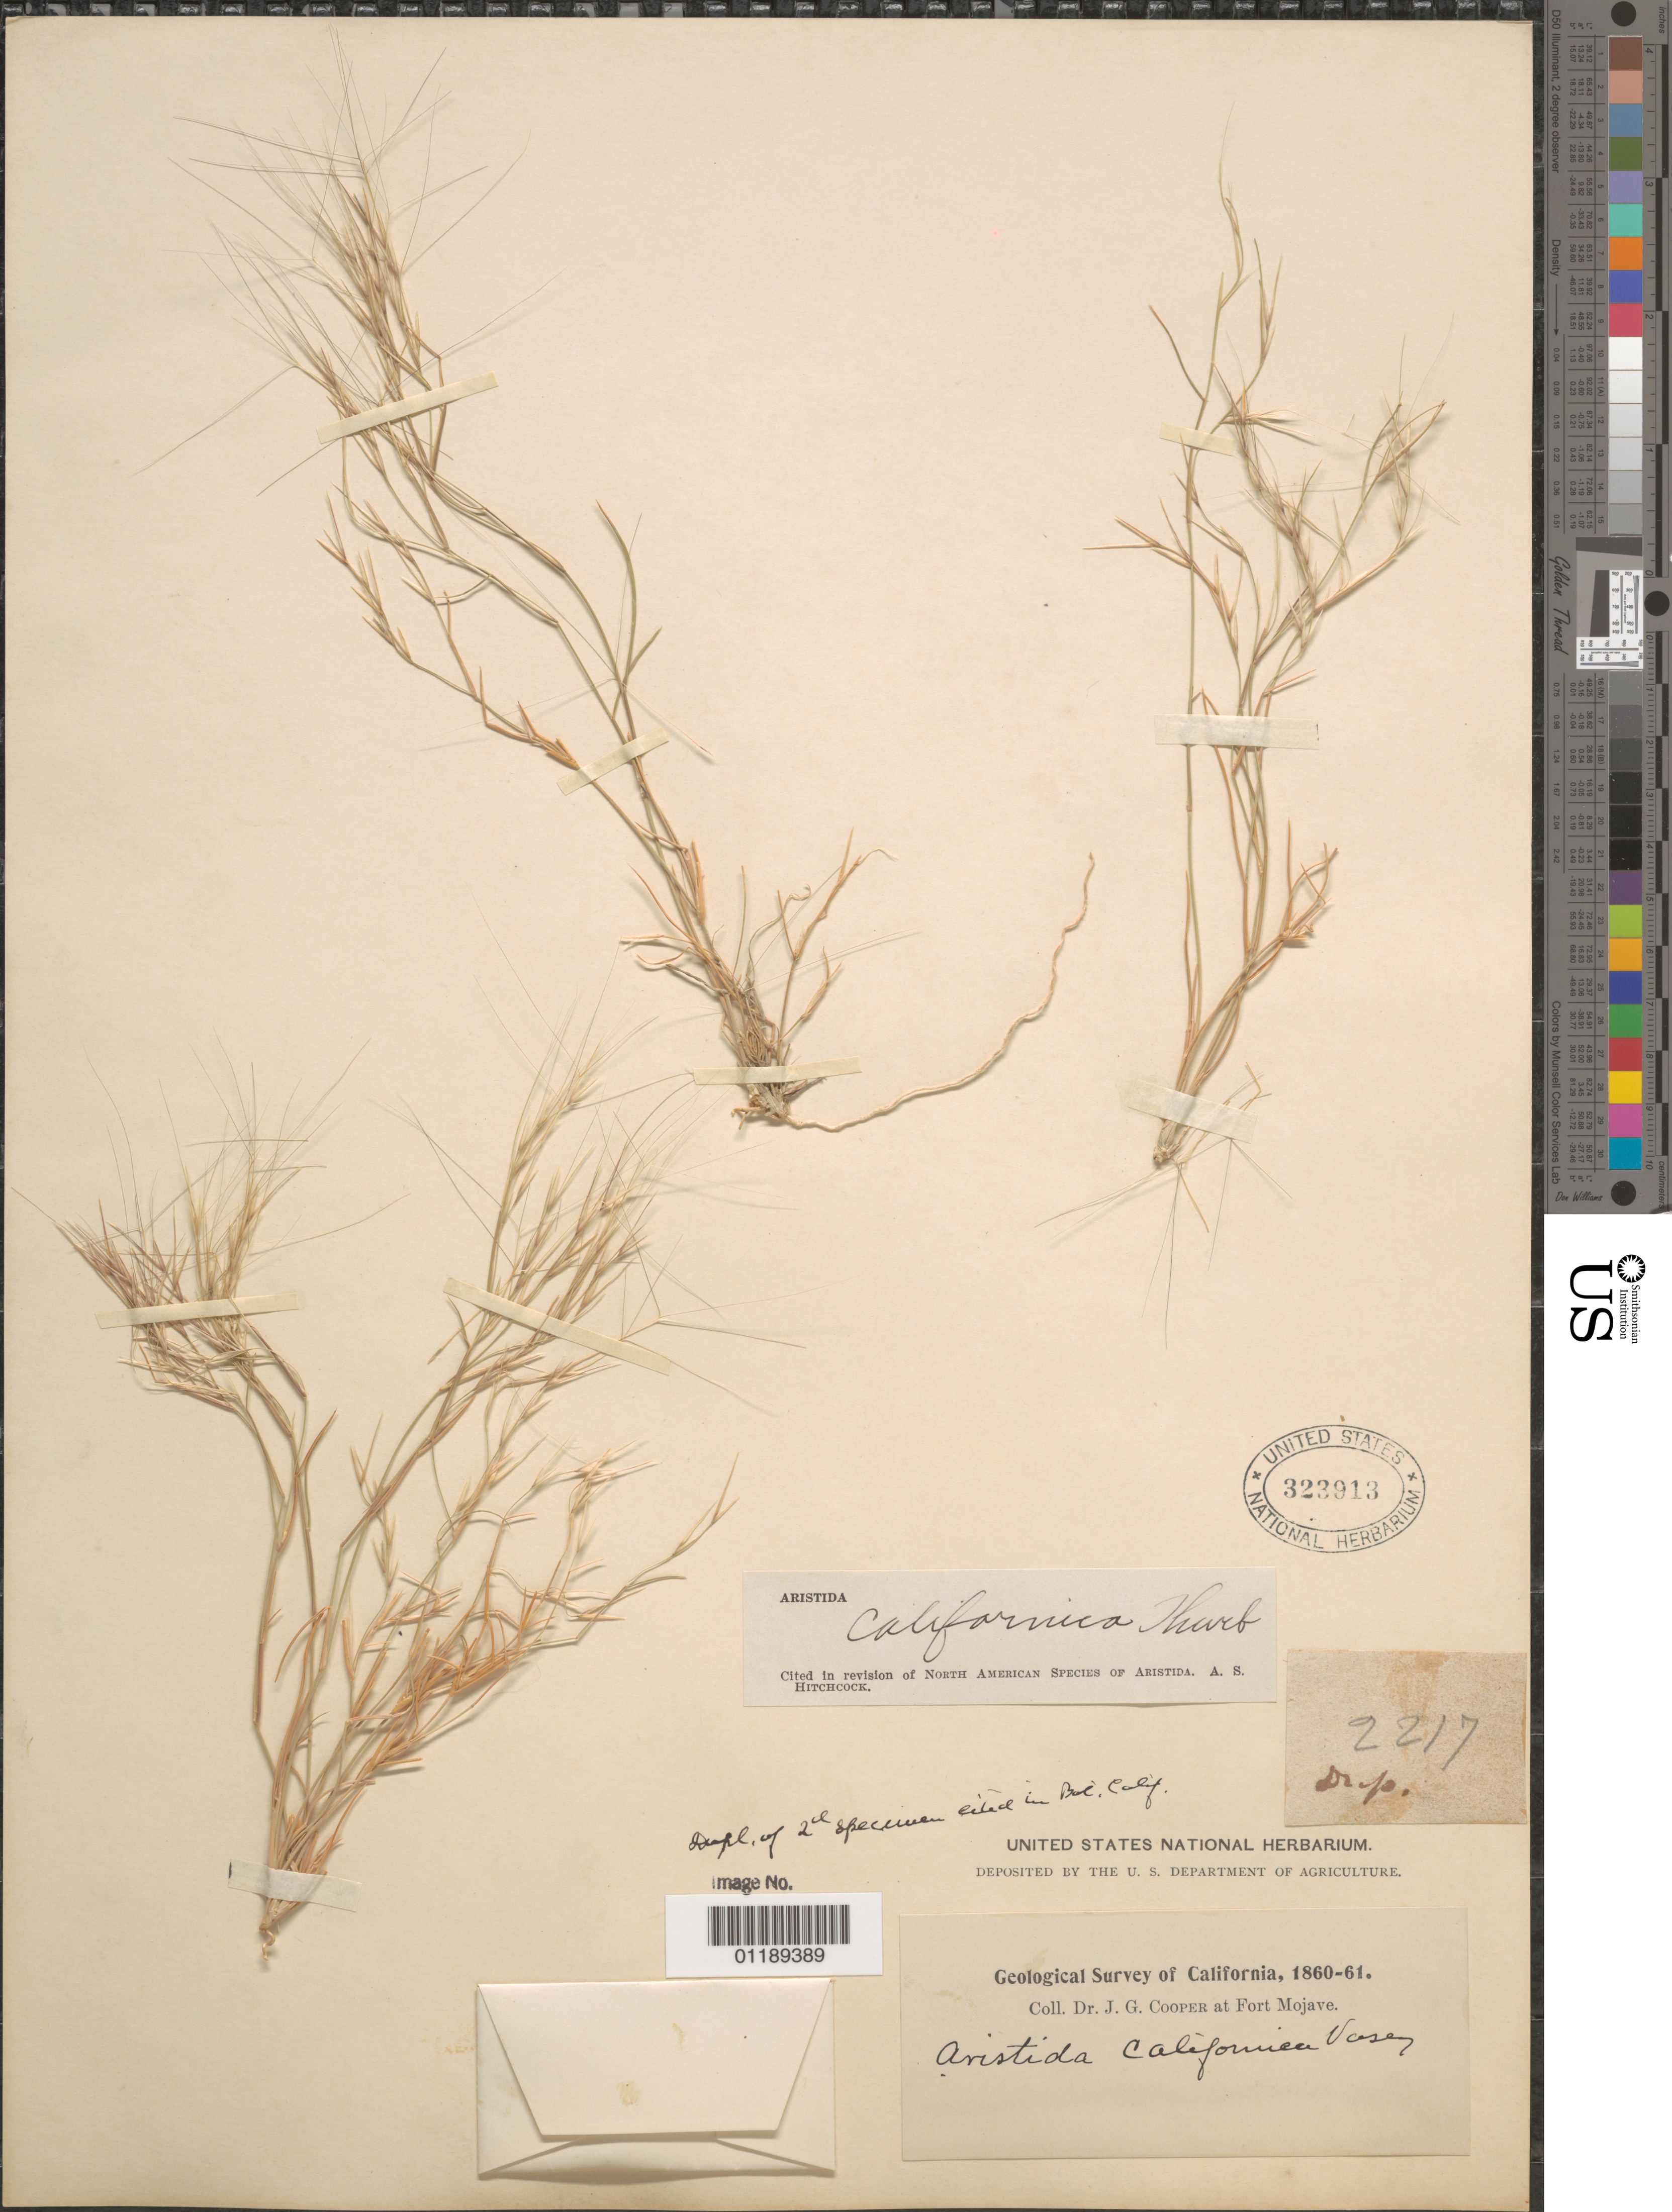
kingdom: Plantae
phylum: Tracheophyta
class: Liliopsida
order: Poales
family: Poaceae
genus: Aristida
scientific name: Aristida californica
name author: Thurb. in S. Watson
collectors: J. G. Cooper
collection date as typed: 1860 to -- --- 1861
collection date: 1860/1861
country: United States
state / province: California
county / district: San Bernardino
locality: At Fort Mojave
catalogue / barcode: US 323913